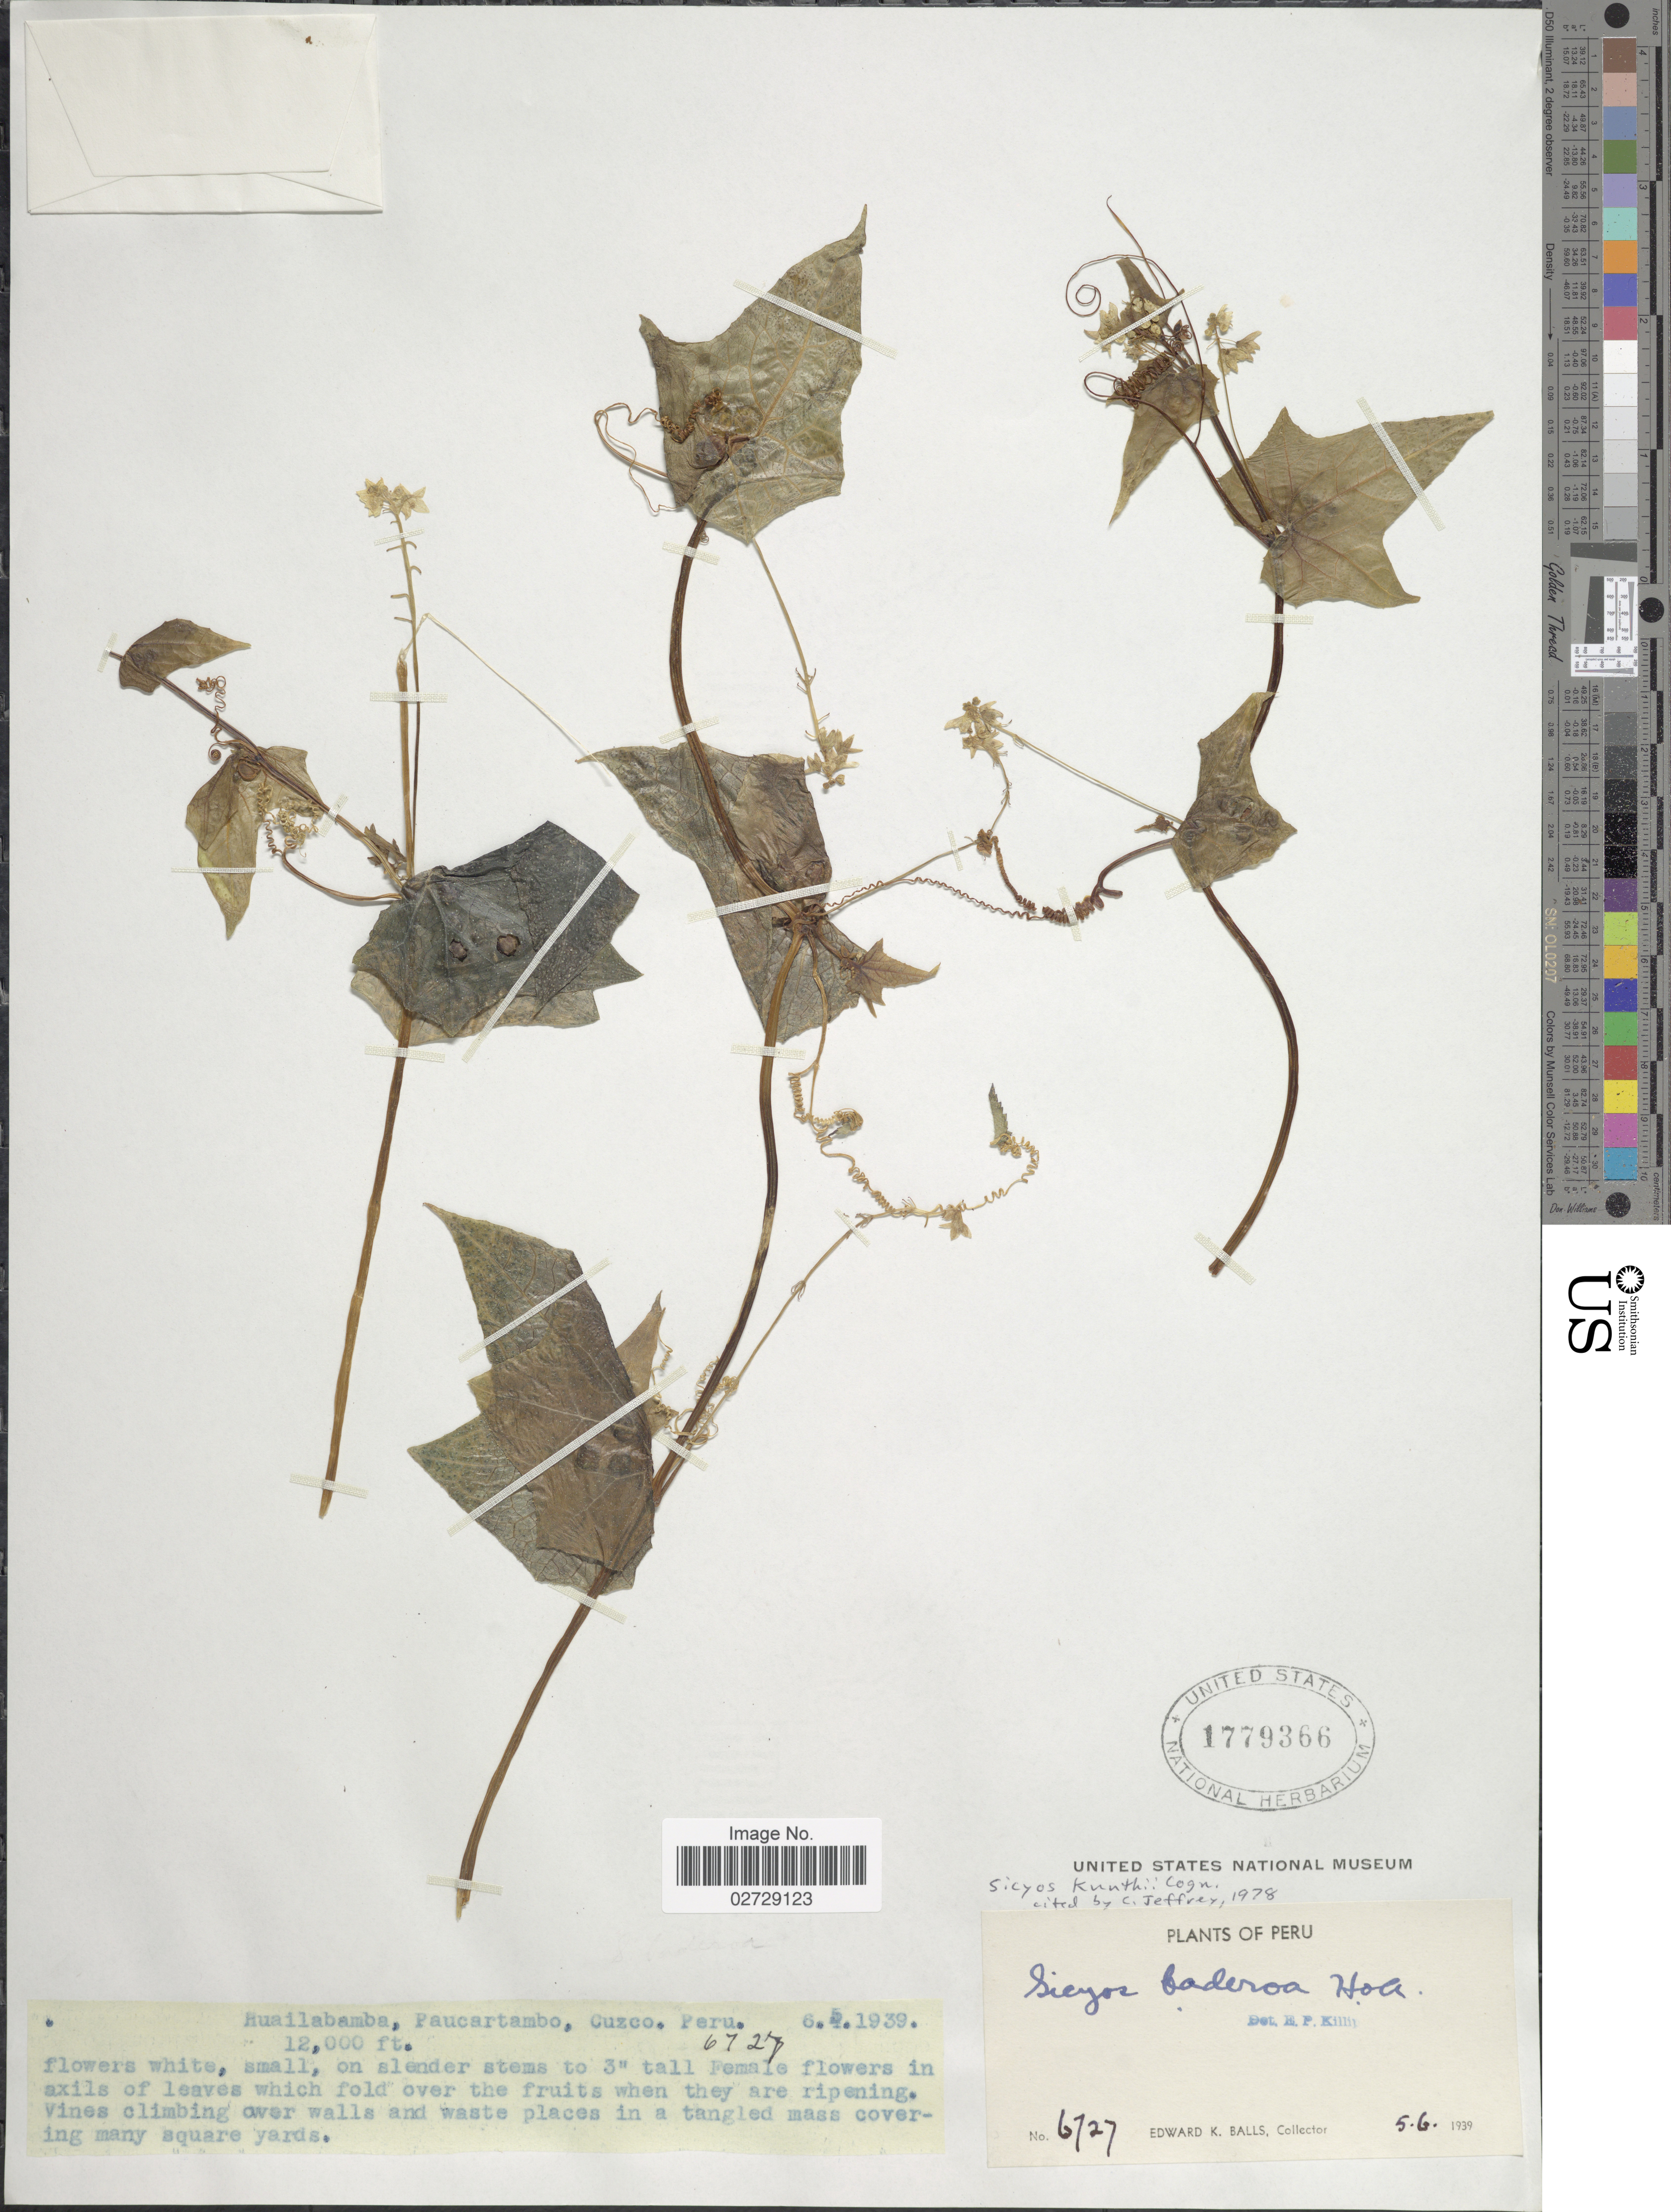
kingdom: Plantae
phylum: Tracheophyta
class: Magnoliopsida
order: Cucurbitales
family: Cucurbitaceae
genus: Sicyos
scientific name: Sicyos kunthii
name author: Cogn.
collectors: E. K. Balls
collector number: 6727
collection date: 1939-06-05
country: Peru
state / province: Cusco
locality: Huailabamba, Paucartambo, Cuzco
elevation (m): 3658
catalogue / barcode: US 1779366